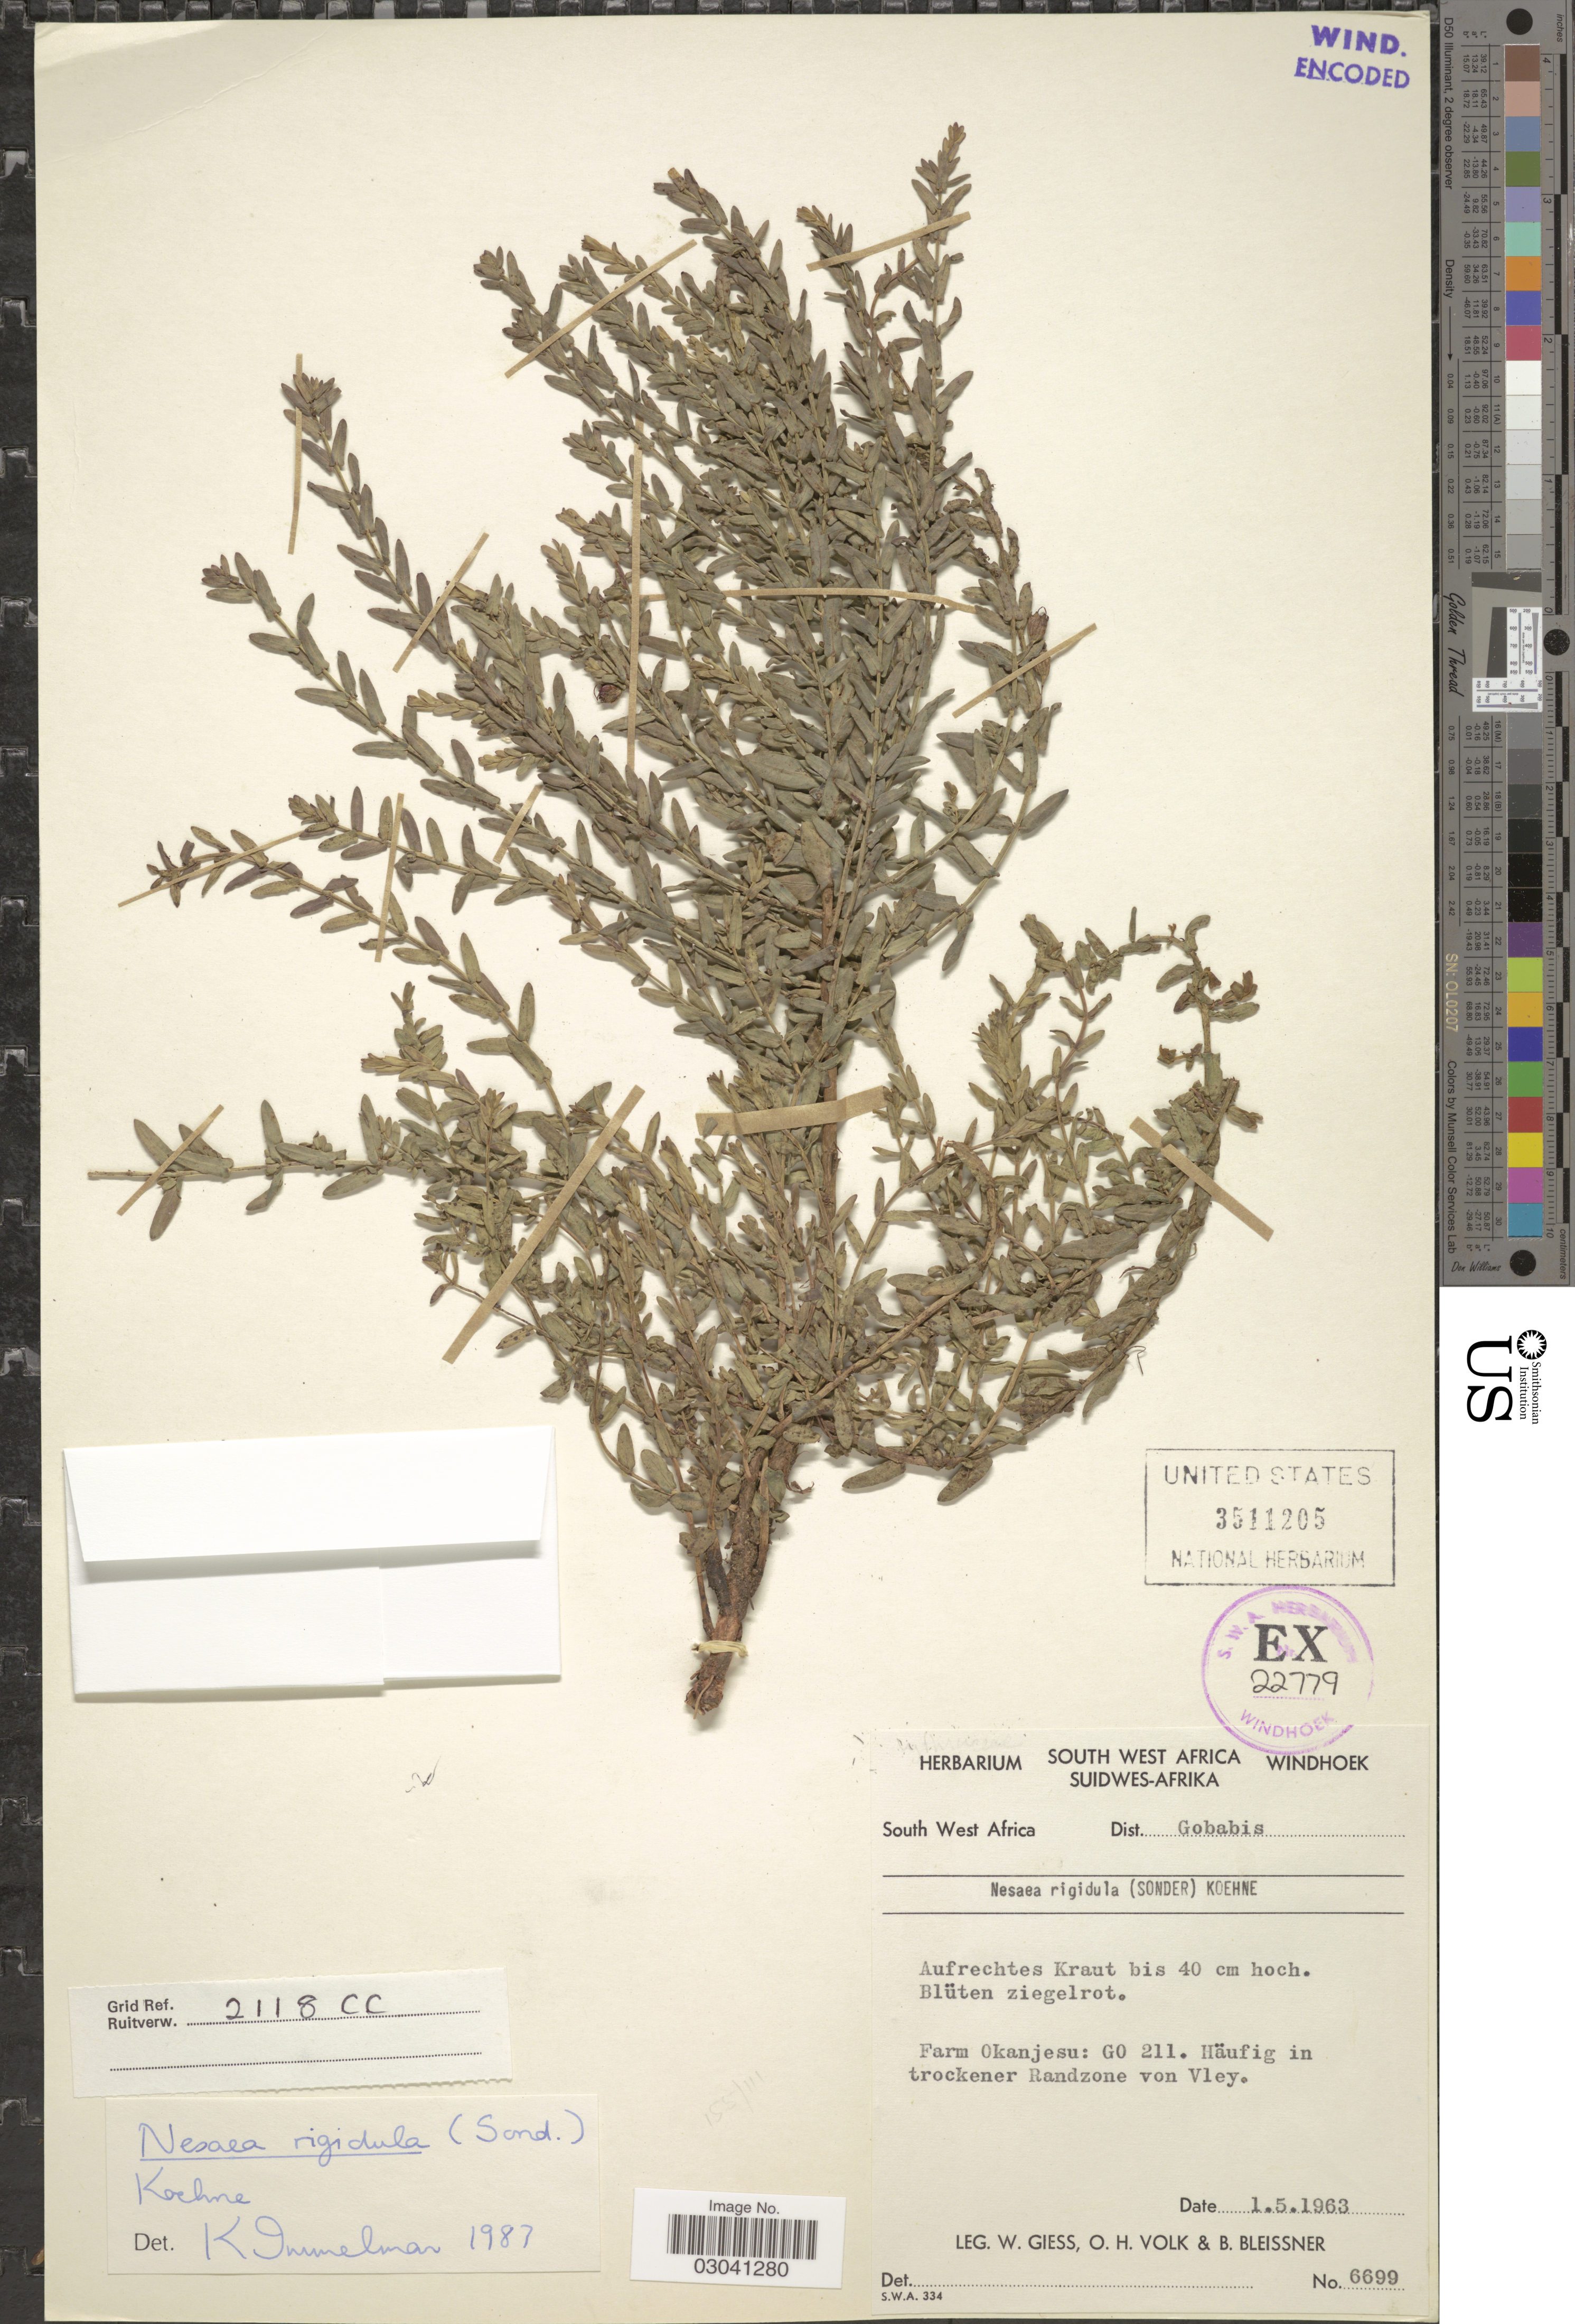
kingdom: Plantae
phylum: Tracheophyta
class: Magnoliopsida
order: Myrtales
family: Lythraceae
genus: Ammannia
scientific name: Ammannia rigidula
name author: (Sond.) S.A. Graham & Gandhi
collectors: W. Giess, O. Volk & B. Bleissner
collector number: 6699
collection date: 1963-05-01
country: Namibia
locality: South West Africa, Dist. Gobabis, Farm Okanjesu: GO 211.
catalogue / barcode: US 3511205